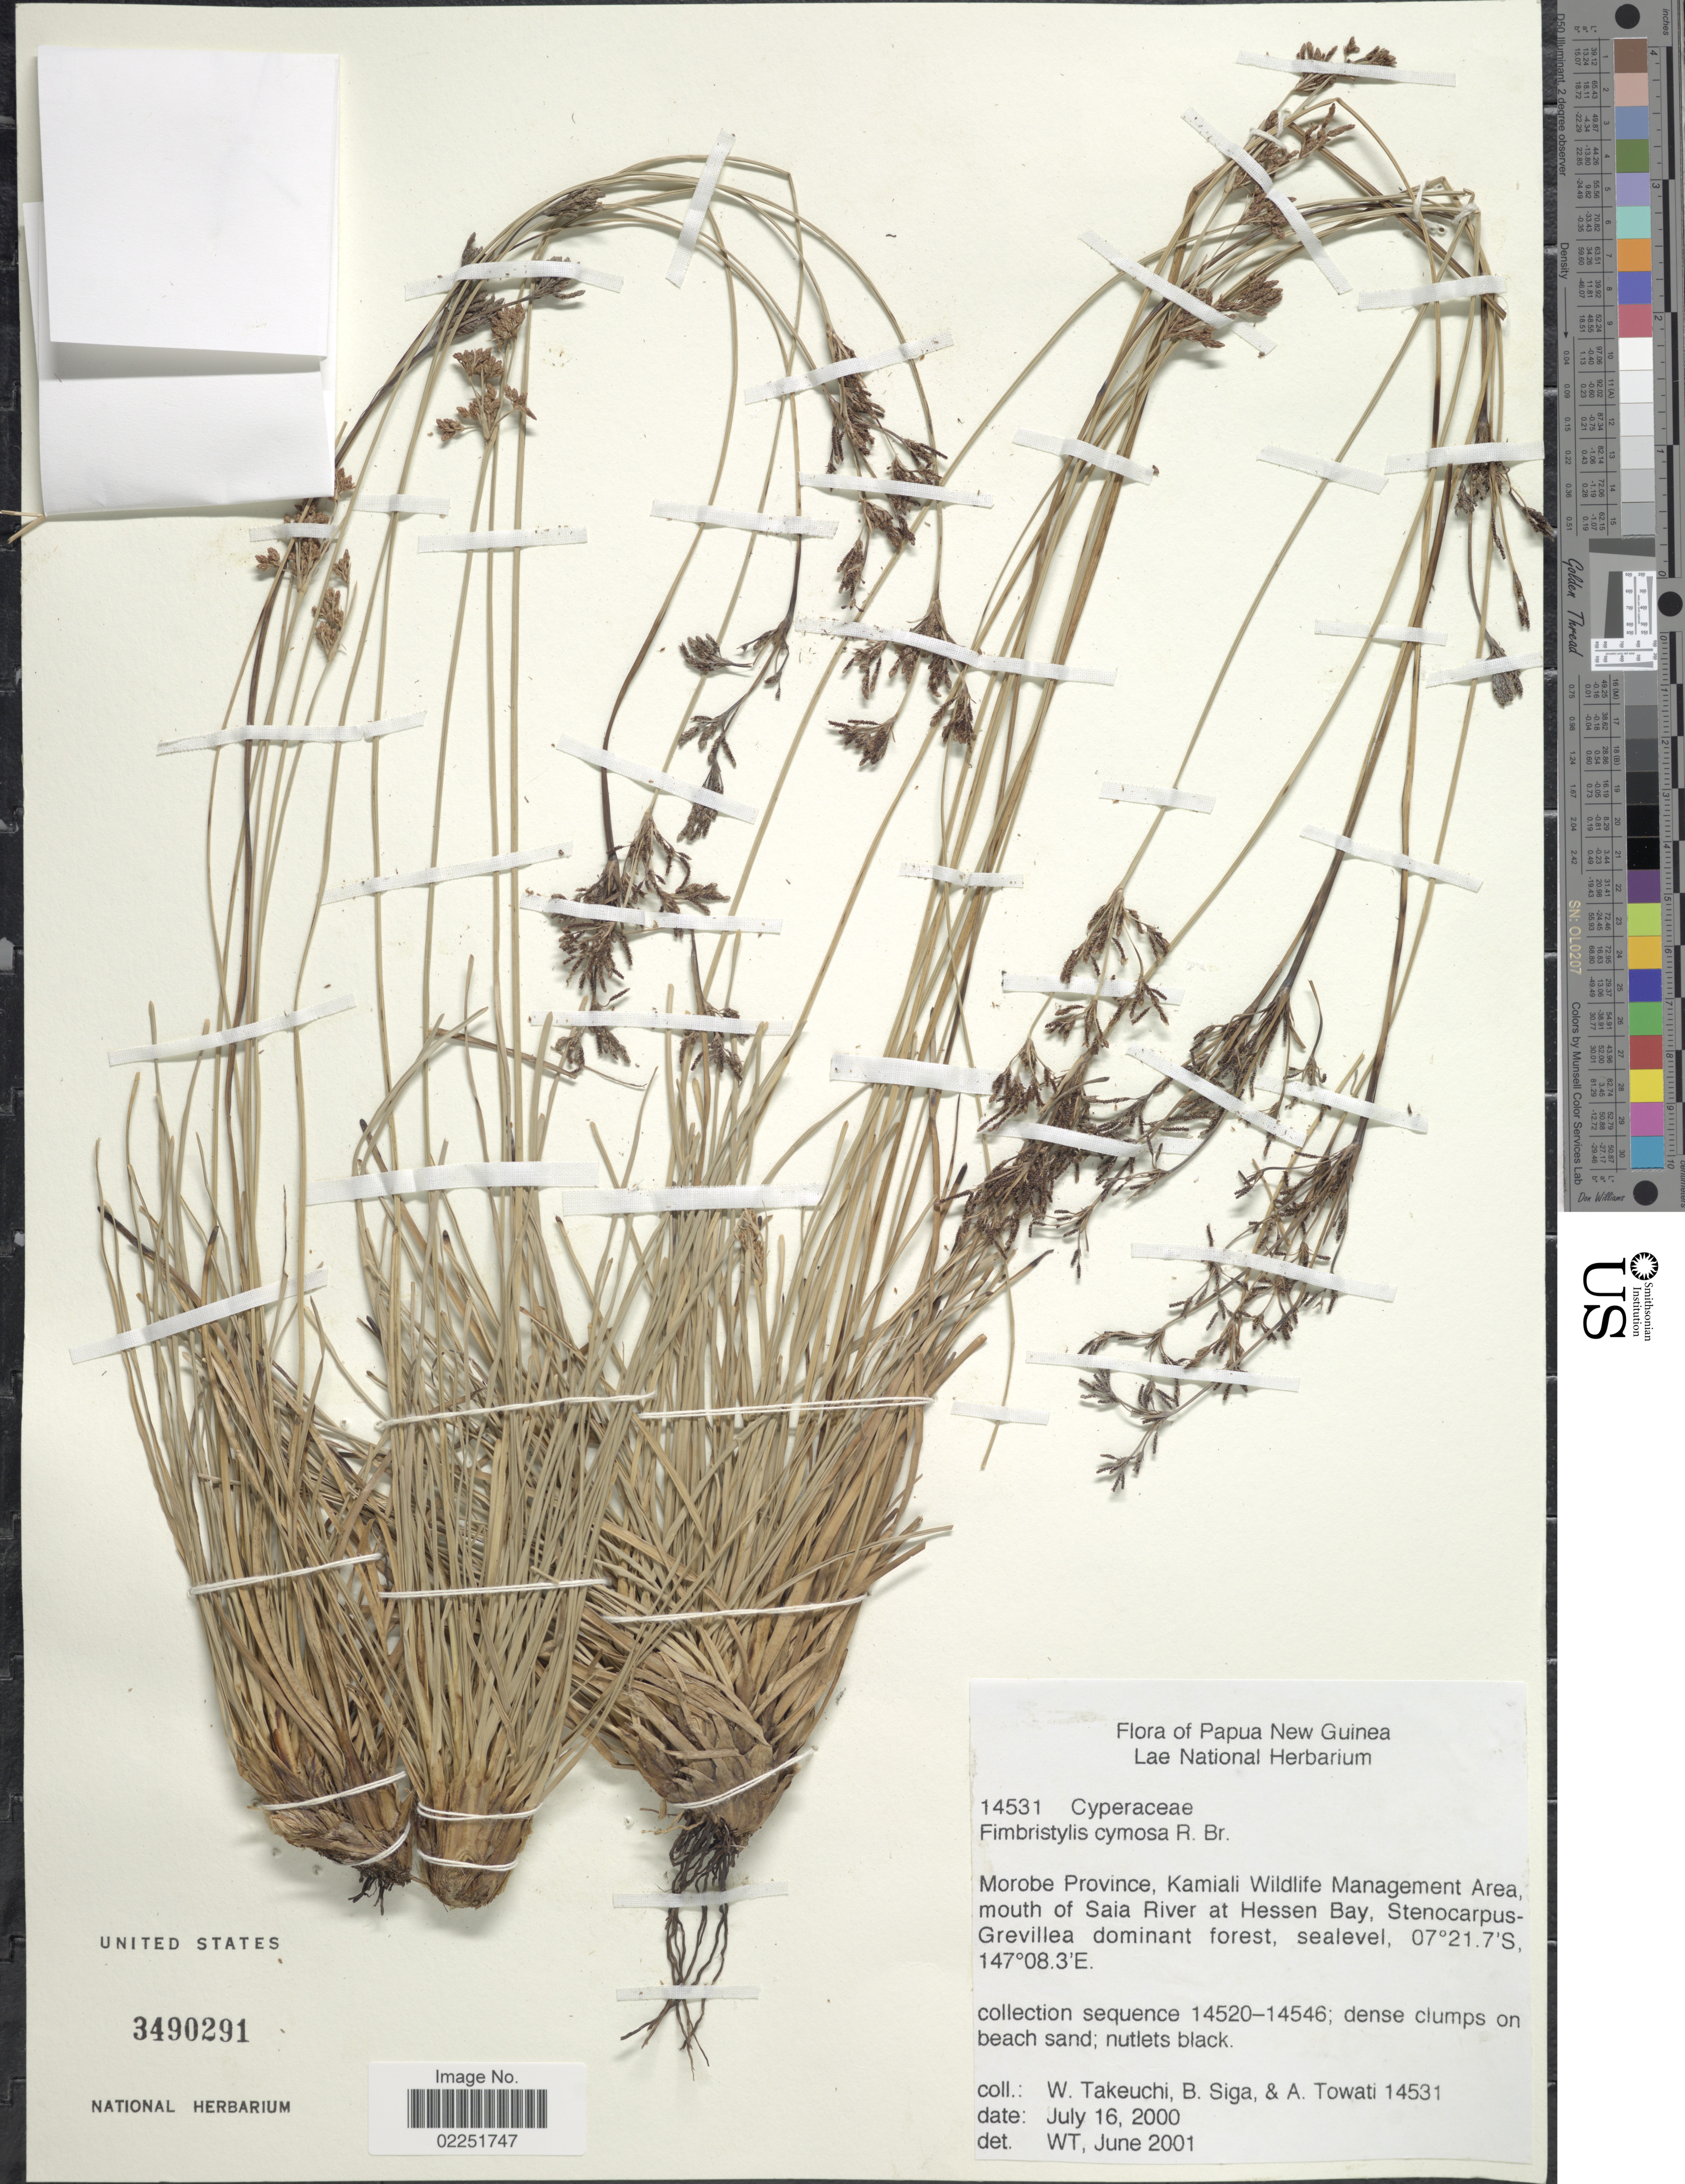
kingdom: Plantae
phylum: Tracheophyta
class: Liliopsida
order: Poales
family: Cyperaceae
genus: Fimbristylis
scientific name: Fimbristylis cymosa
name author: R. Br.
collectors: W. Takeuchi, B. Siga & A. Towati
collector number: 14531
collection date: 2000-07-16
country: Papua New Guinea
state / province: Morobe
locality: Morobe Province, Kamiali Wildlife Management Area, mouth of Saia River at Hessen Bay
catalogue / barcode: US 3490291